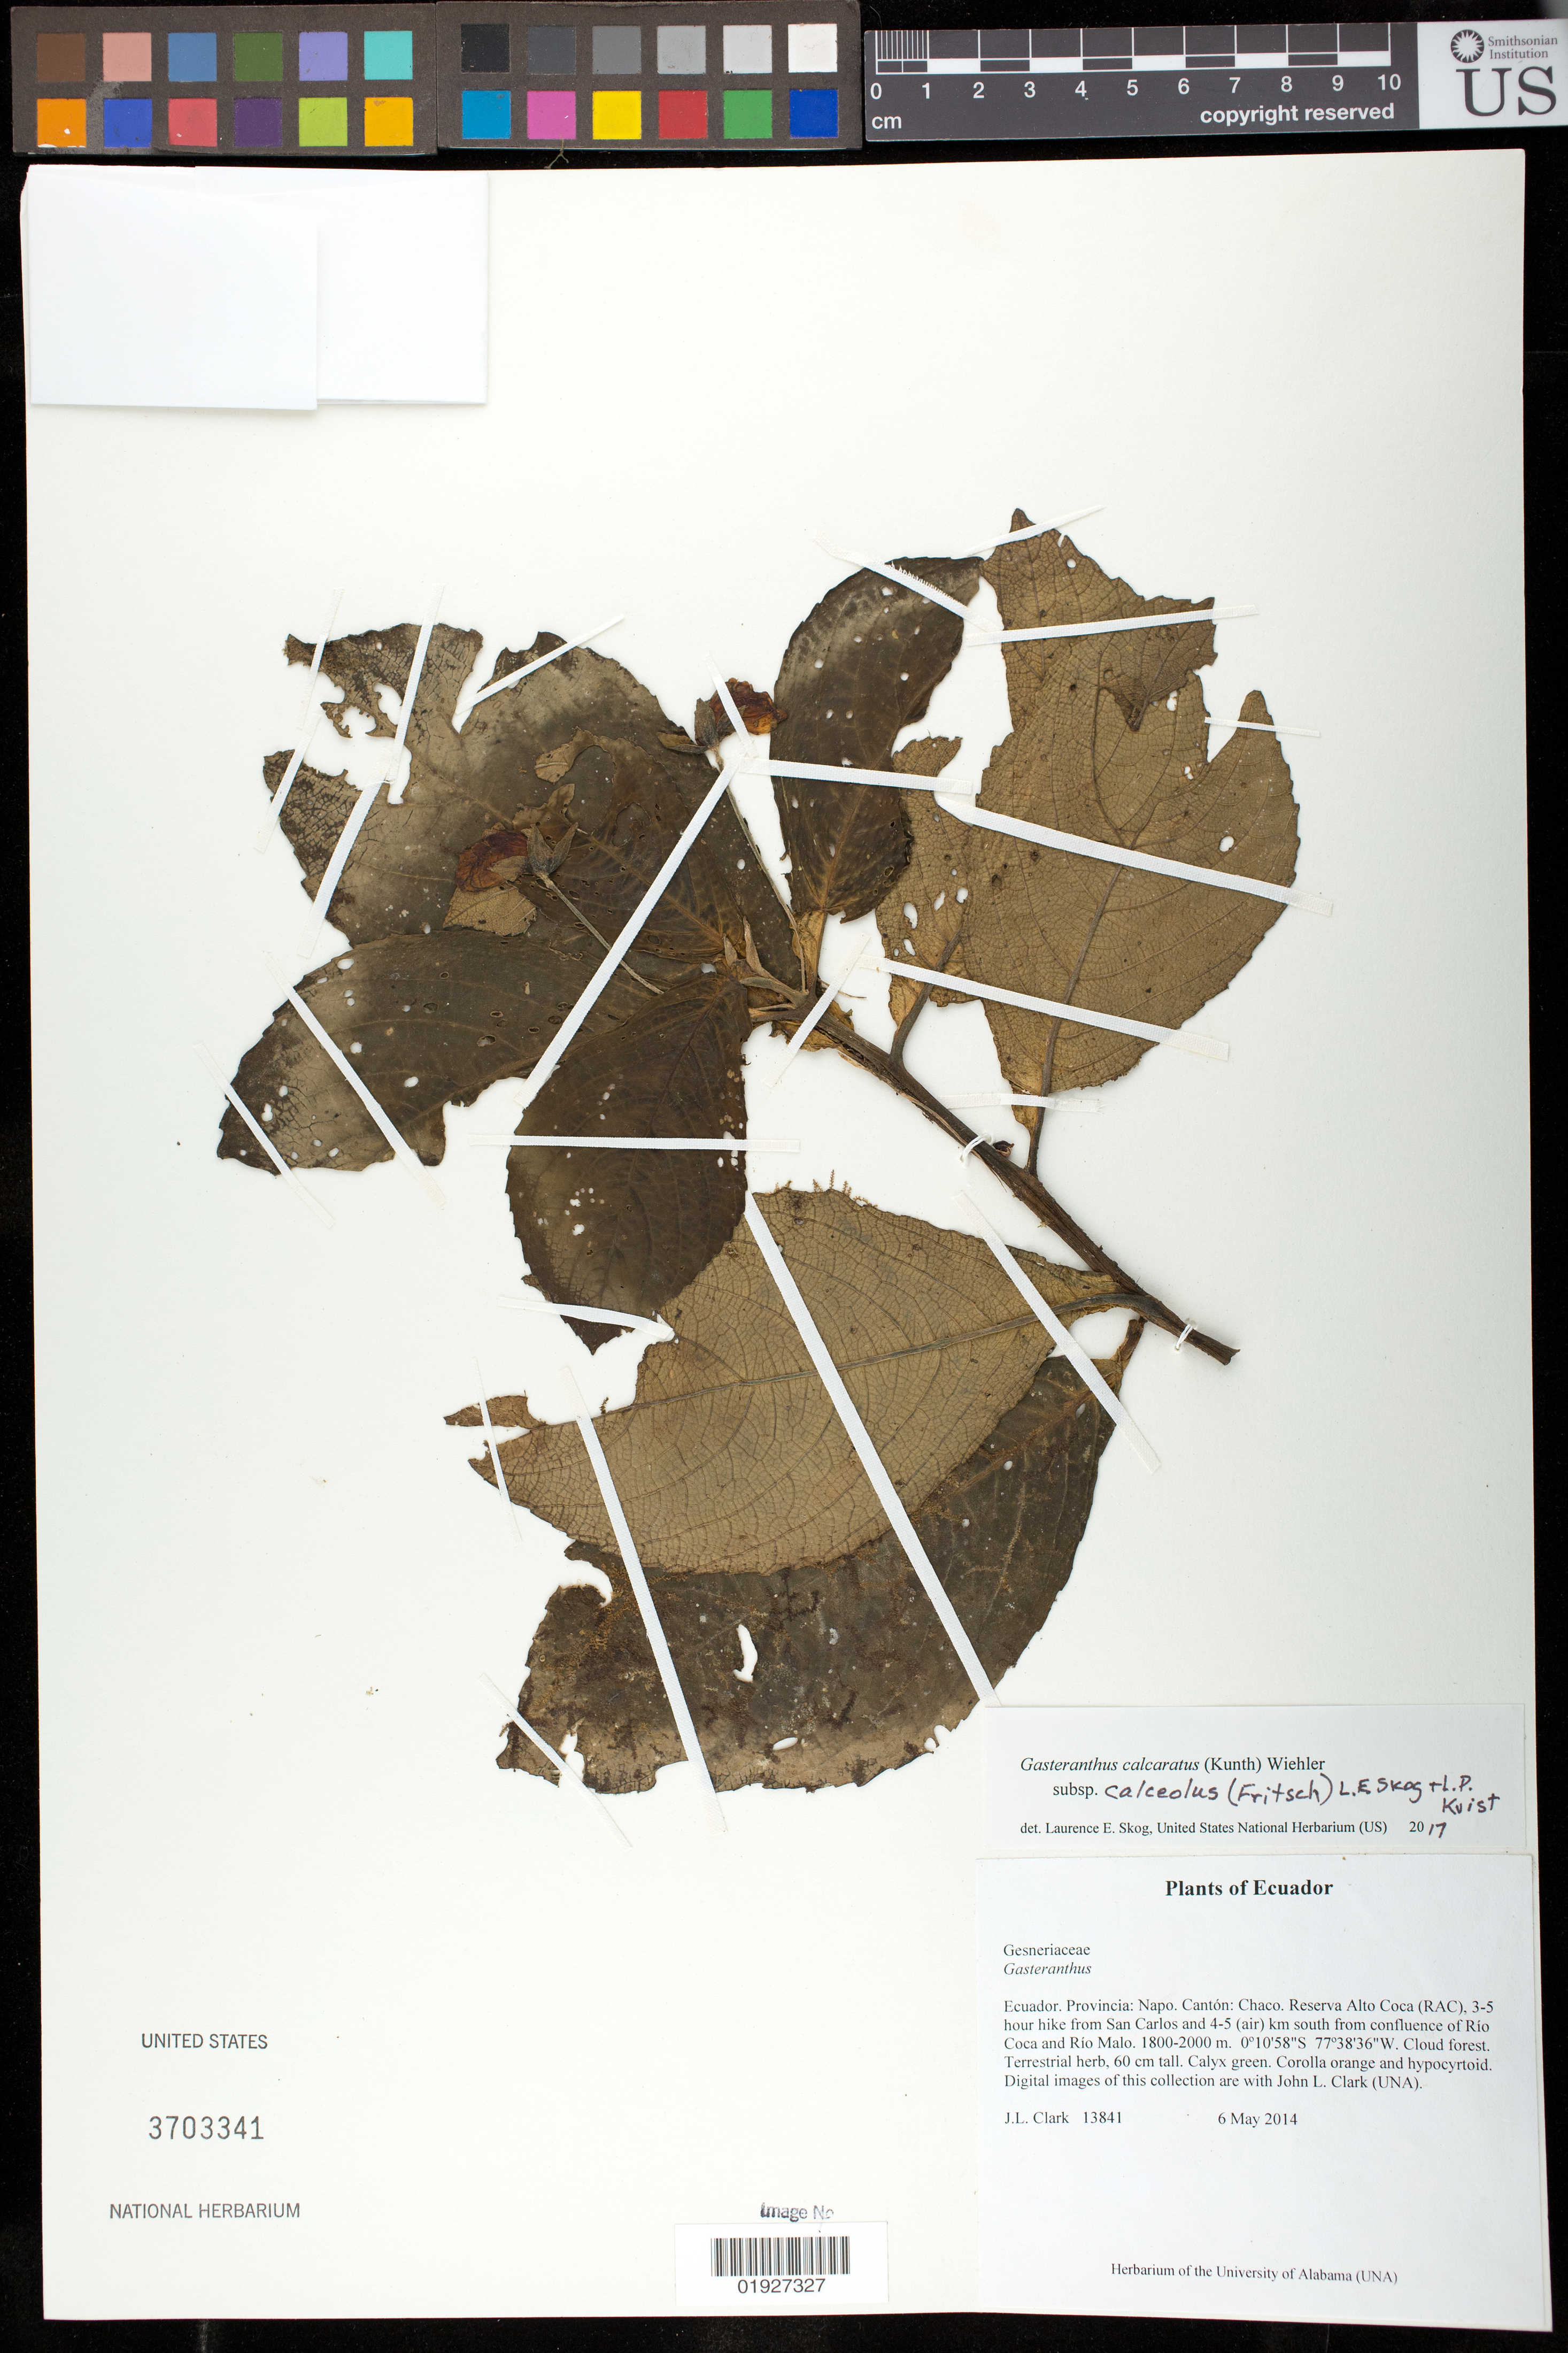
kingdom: Plantae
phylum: Tracheophyta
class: Magnoliopsida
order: Lamiales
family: Gesneriaceae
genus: Gasteranthus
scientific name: Gasteranthus calcaratus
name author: (Kunth) Wiehler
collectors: J. L. Clark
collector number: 13841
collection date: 2014-05-06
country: Ecuador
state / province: Napo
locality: Canton: Chaco. Reserva Alto Coca (RAC), 3-5 hour hike from San Carlos and 4-5 (air) km south from confluence of Rio Coca and Rio Malo.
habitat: Cloud forest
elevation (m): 1800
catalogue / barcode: US 3703341